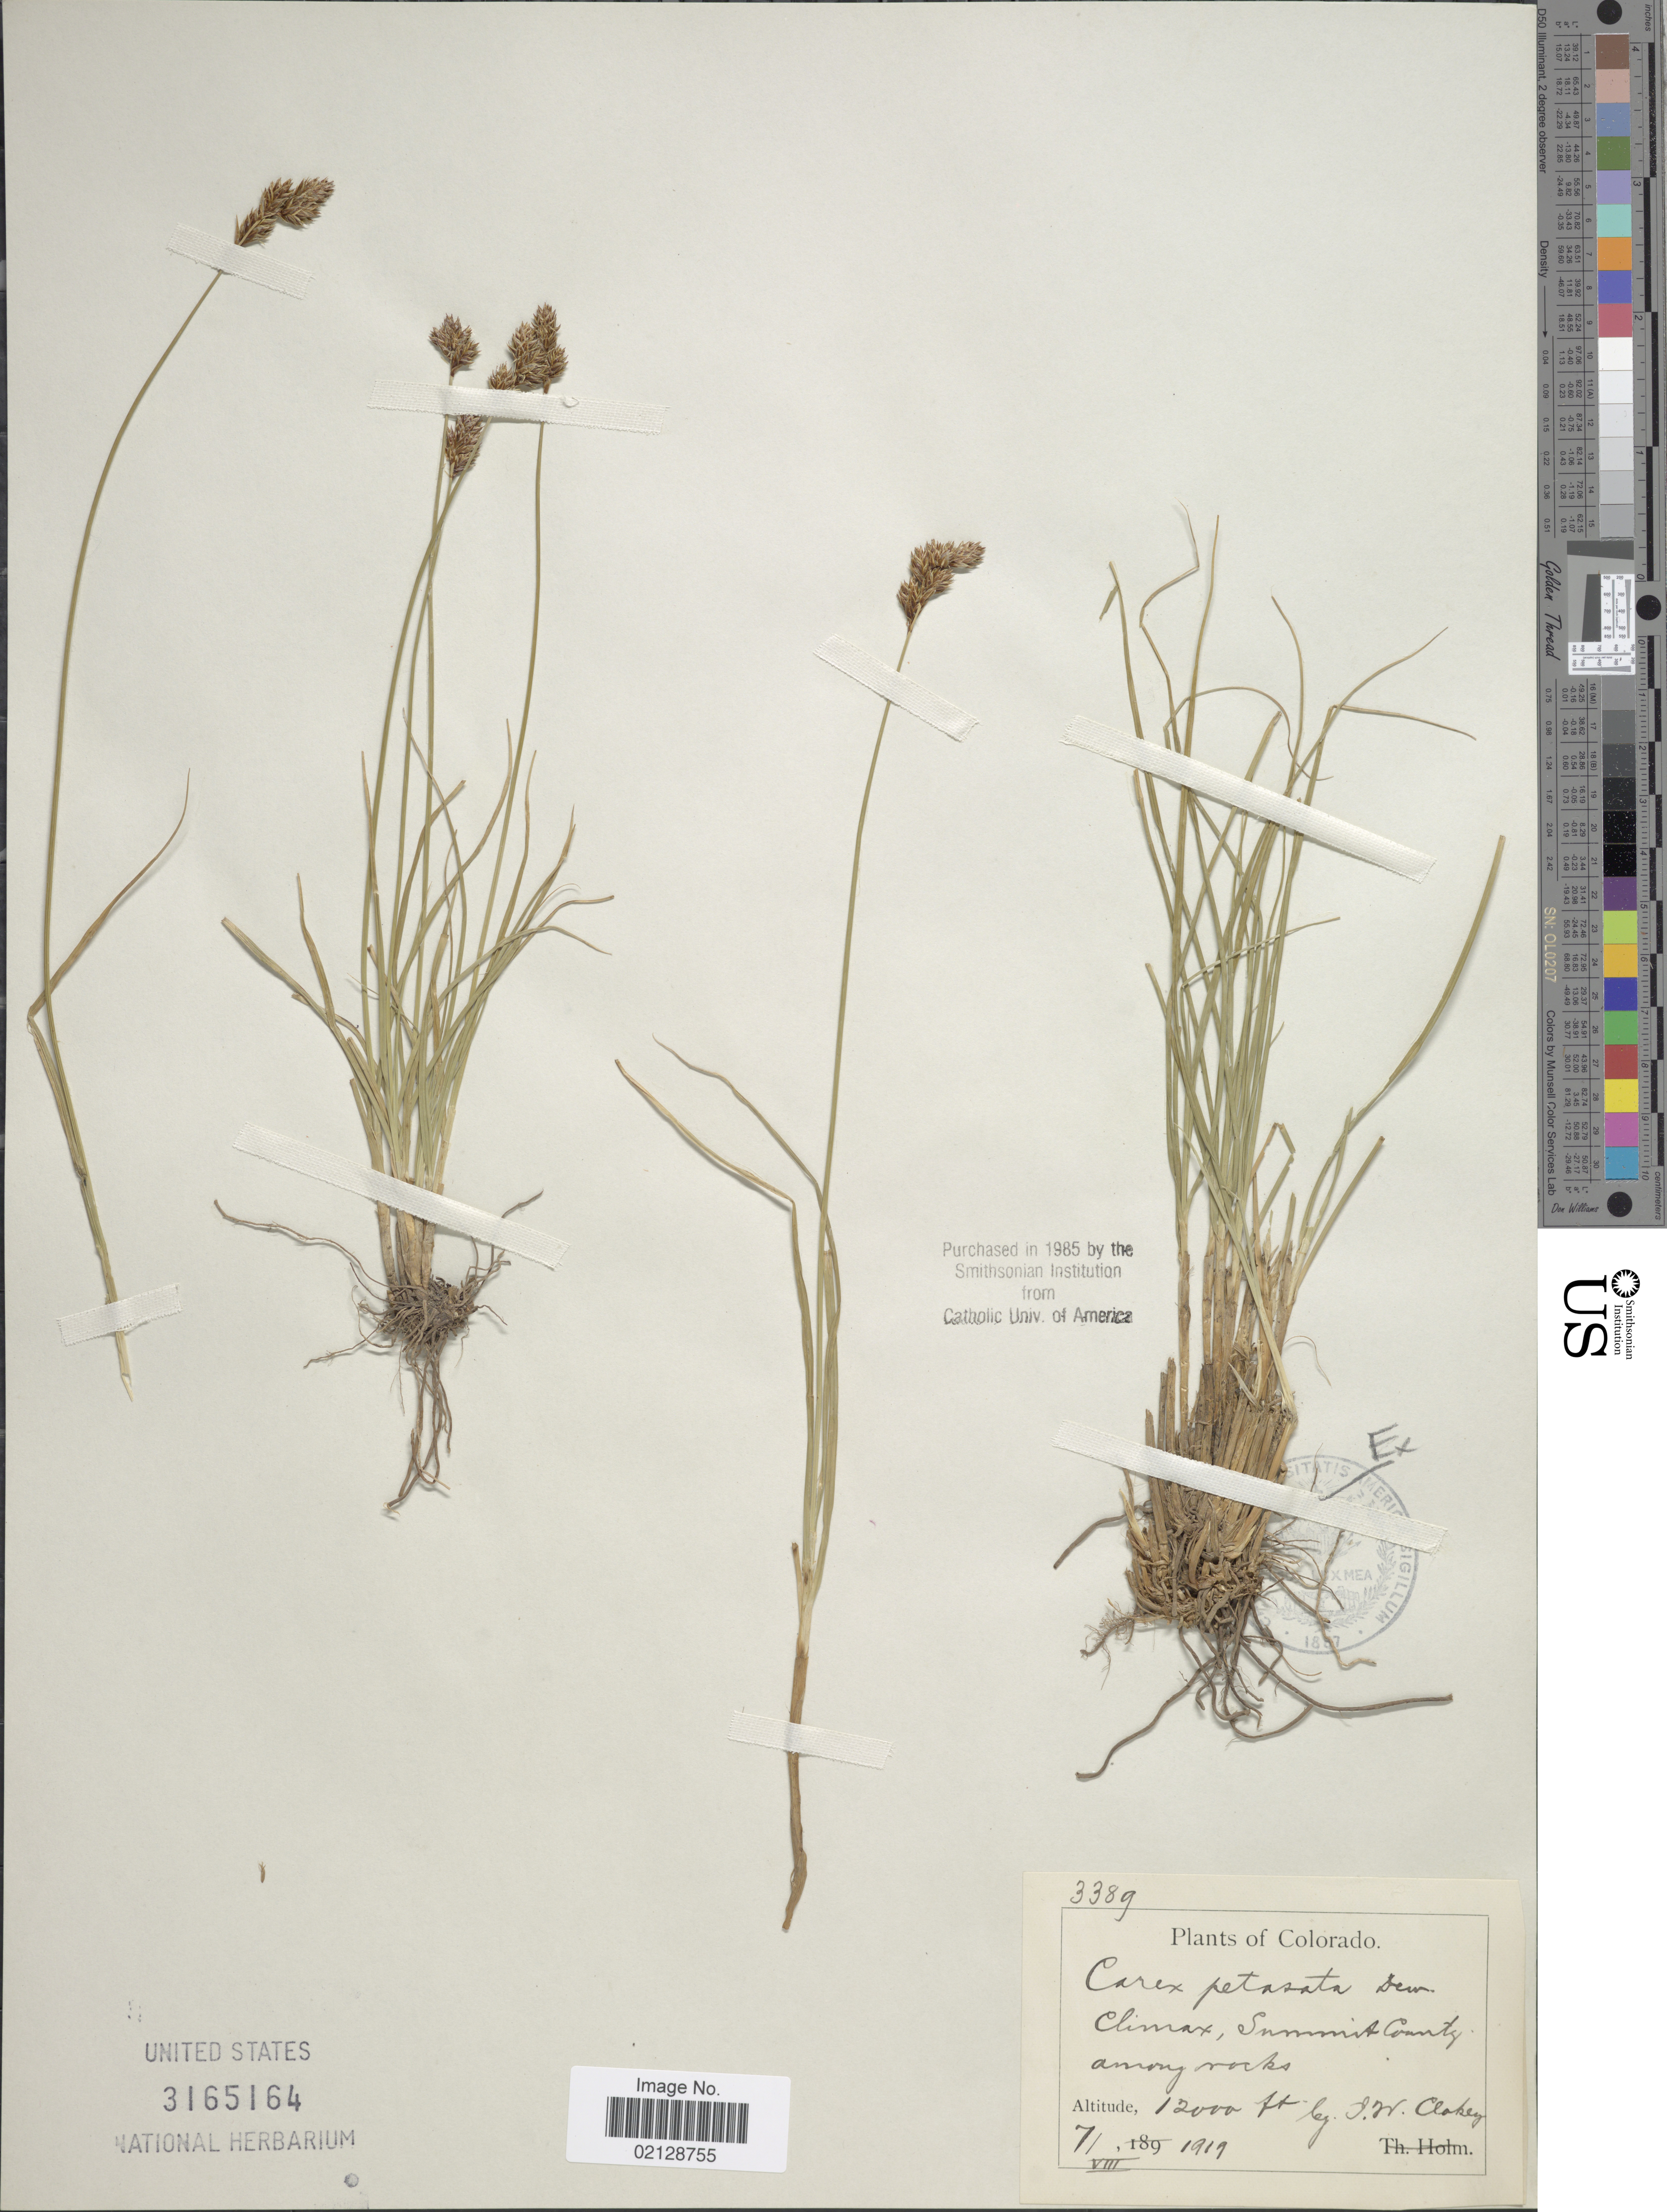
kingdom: Plantae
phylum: Tracheophyta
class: Liliopsida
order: Poales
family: Cyperaceae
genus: Carex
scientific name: Carex petasata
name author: Dewey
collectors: I. W. Clokey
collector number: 3389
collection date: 1919-08-07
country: United States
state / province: Colorado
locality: Climax, Summit County, among rocks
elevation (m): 3658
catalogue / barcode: US 3165164